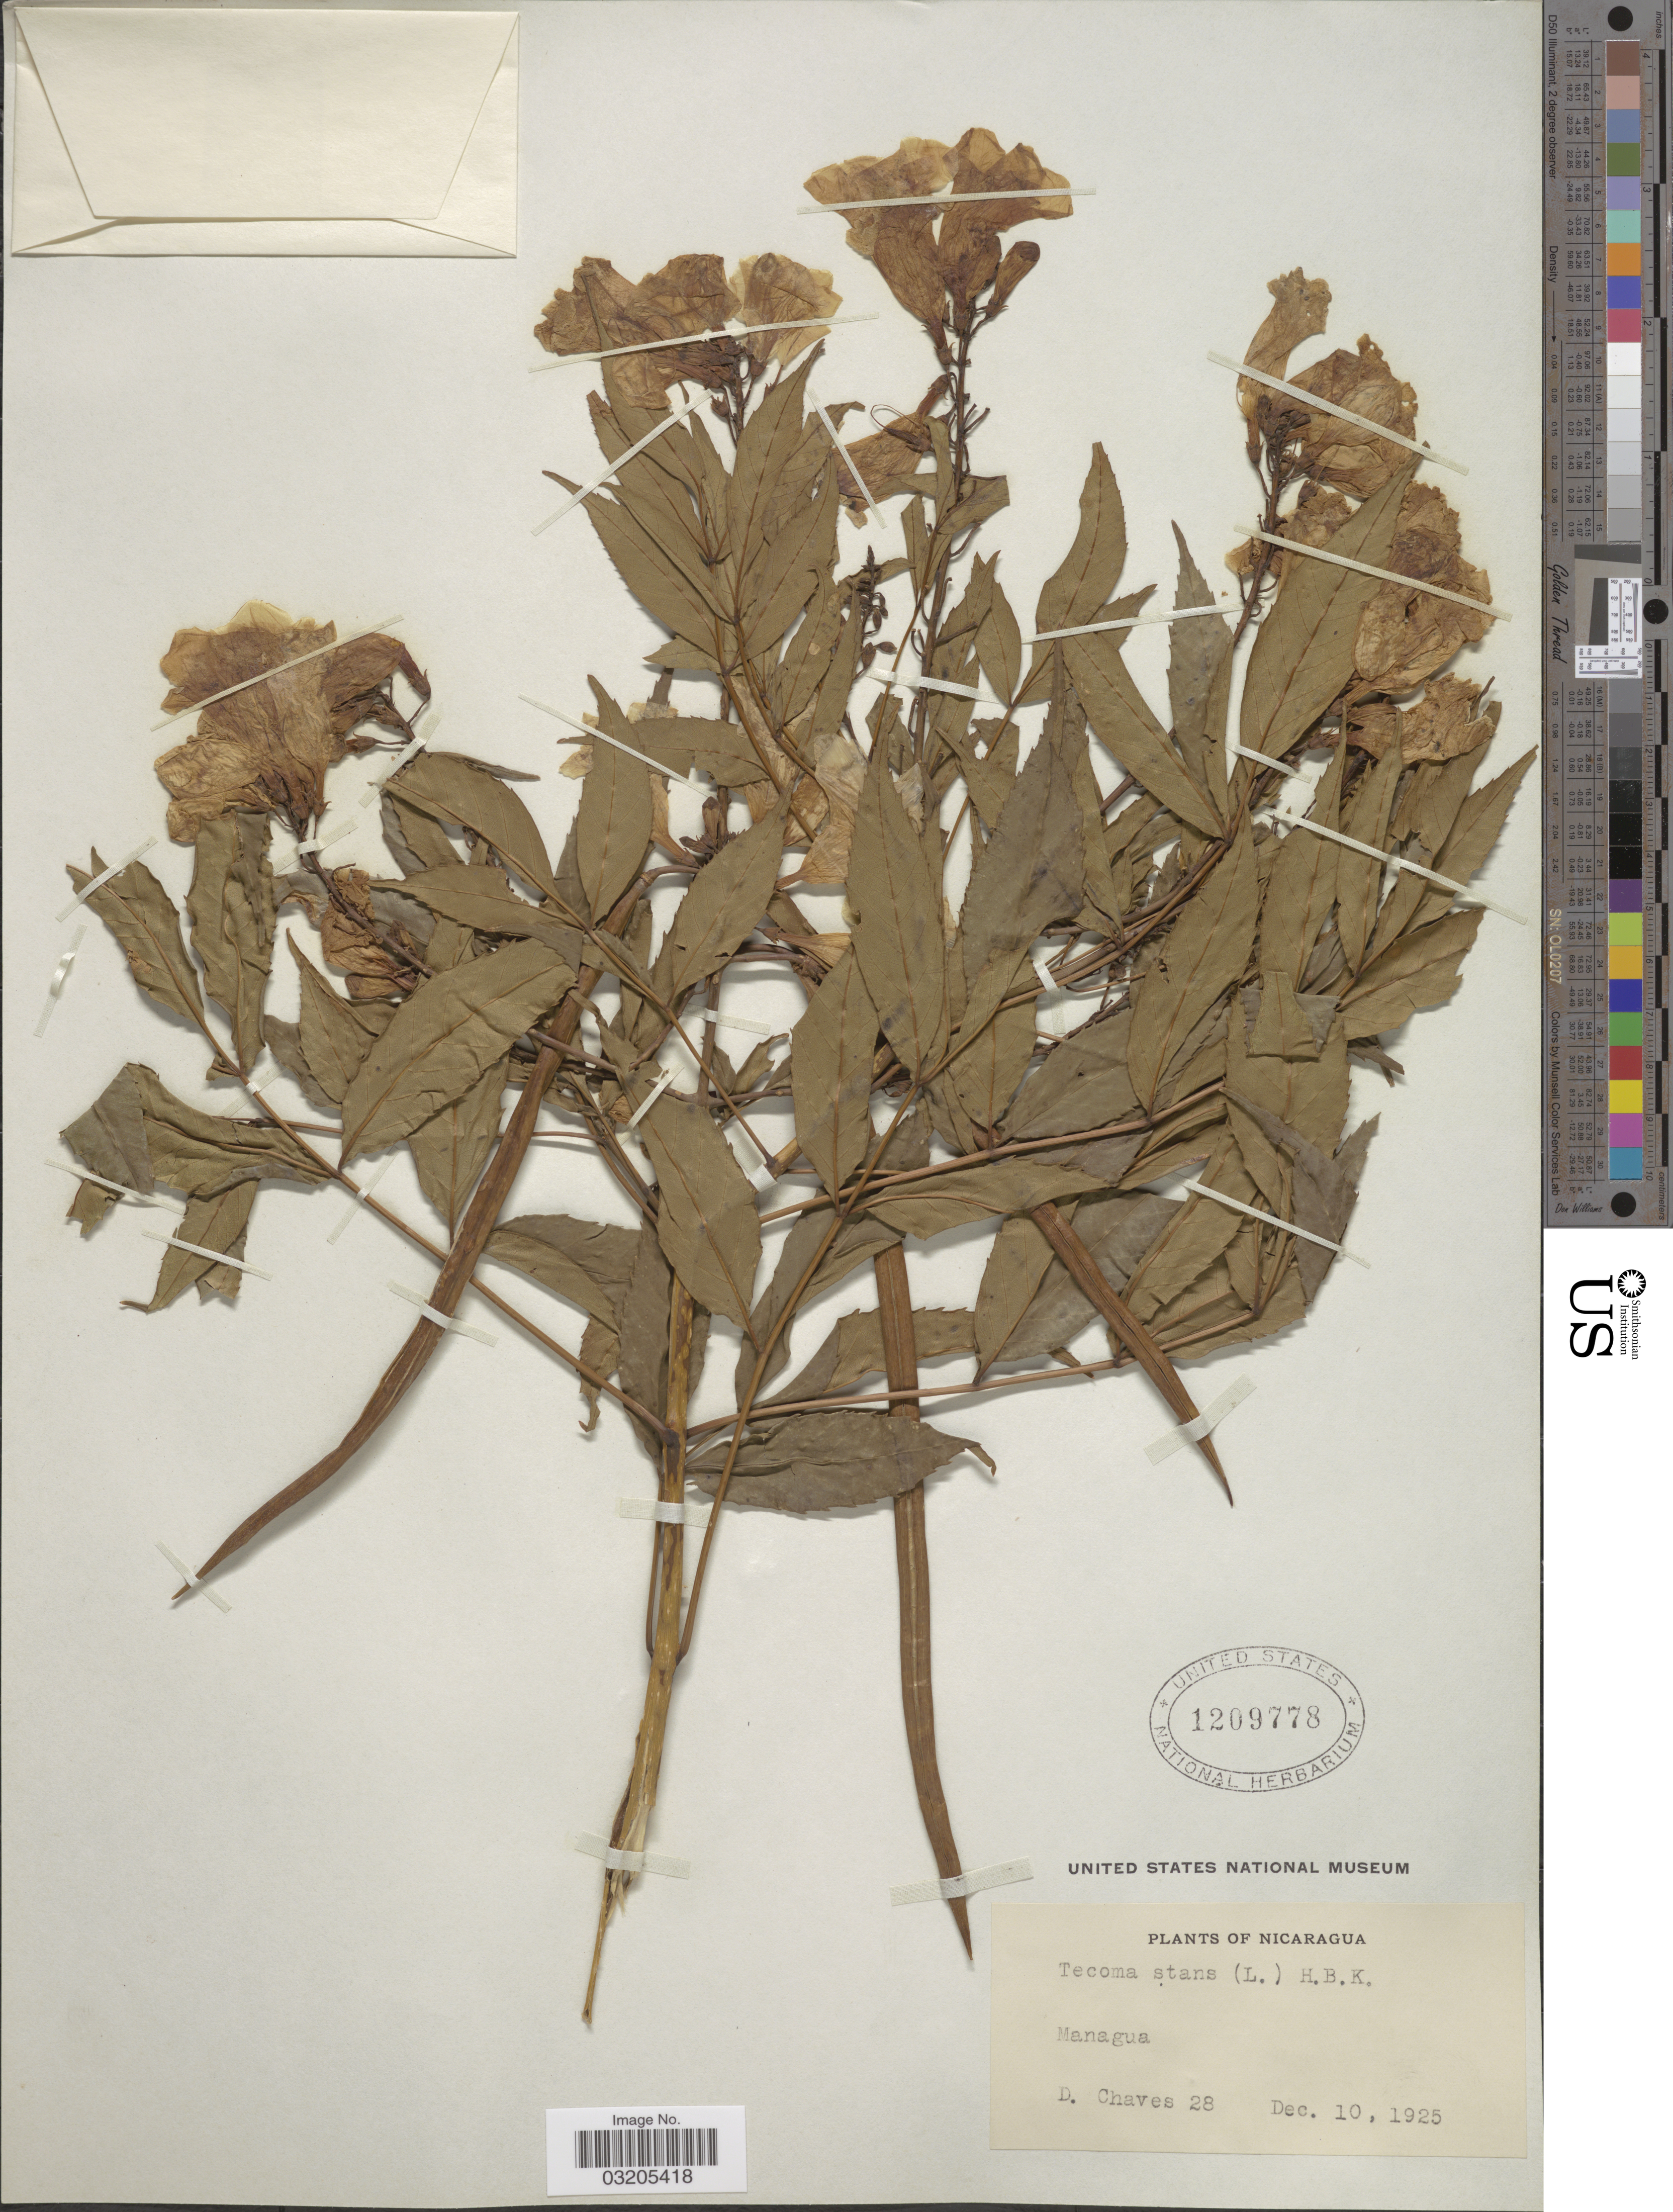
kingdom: Plantae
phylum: Tracheophyta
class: Magnoliopsida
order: Lamiales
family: Bignoniaceae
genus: Tecoma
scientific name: Tecoma stans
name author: (L.) Juss. ex Kunth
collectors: D. Chaves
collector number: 28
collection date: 1925-12-10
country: Nicaragua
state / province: Managua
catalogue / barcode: US 1209778